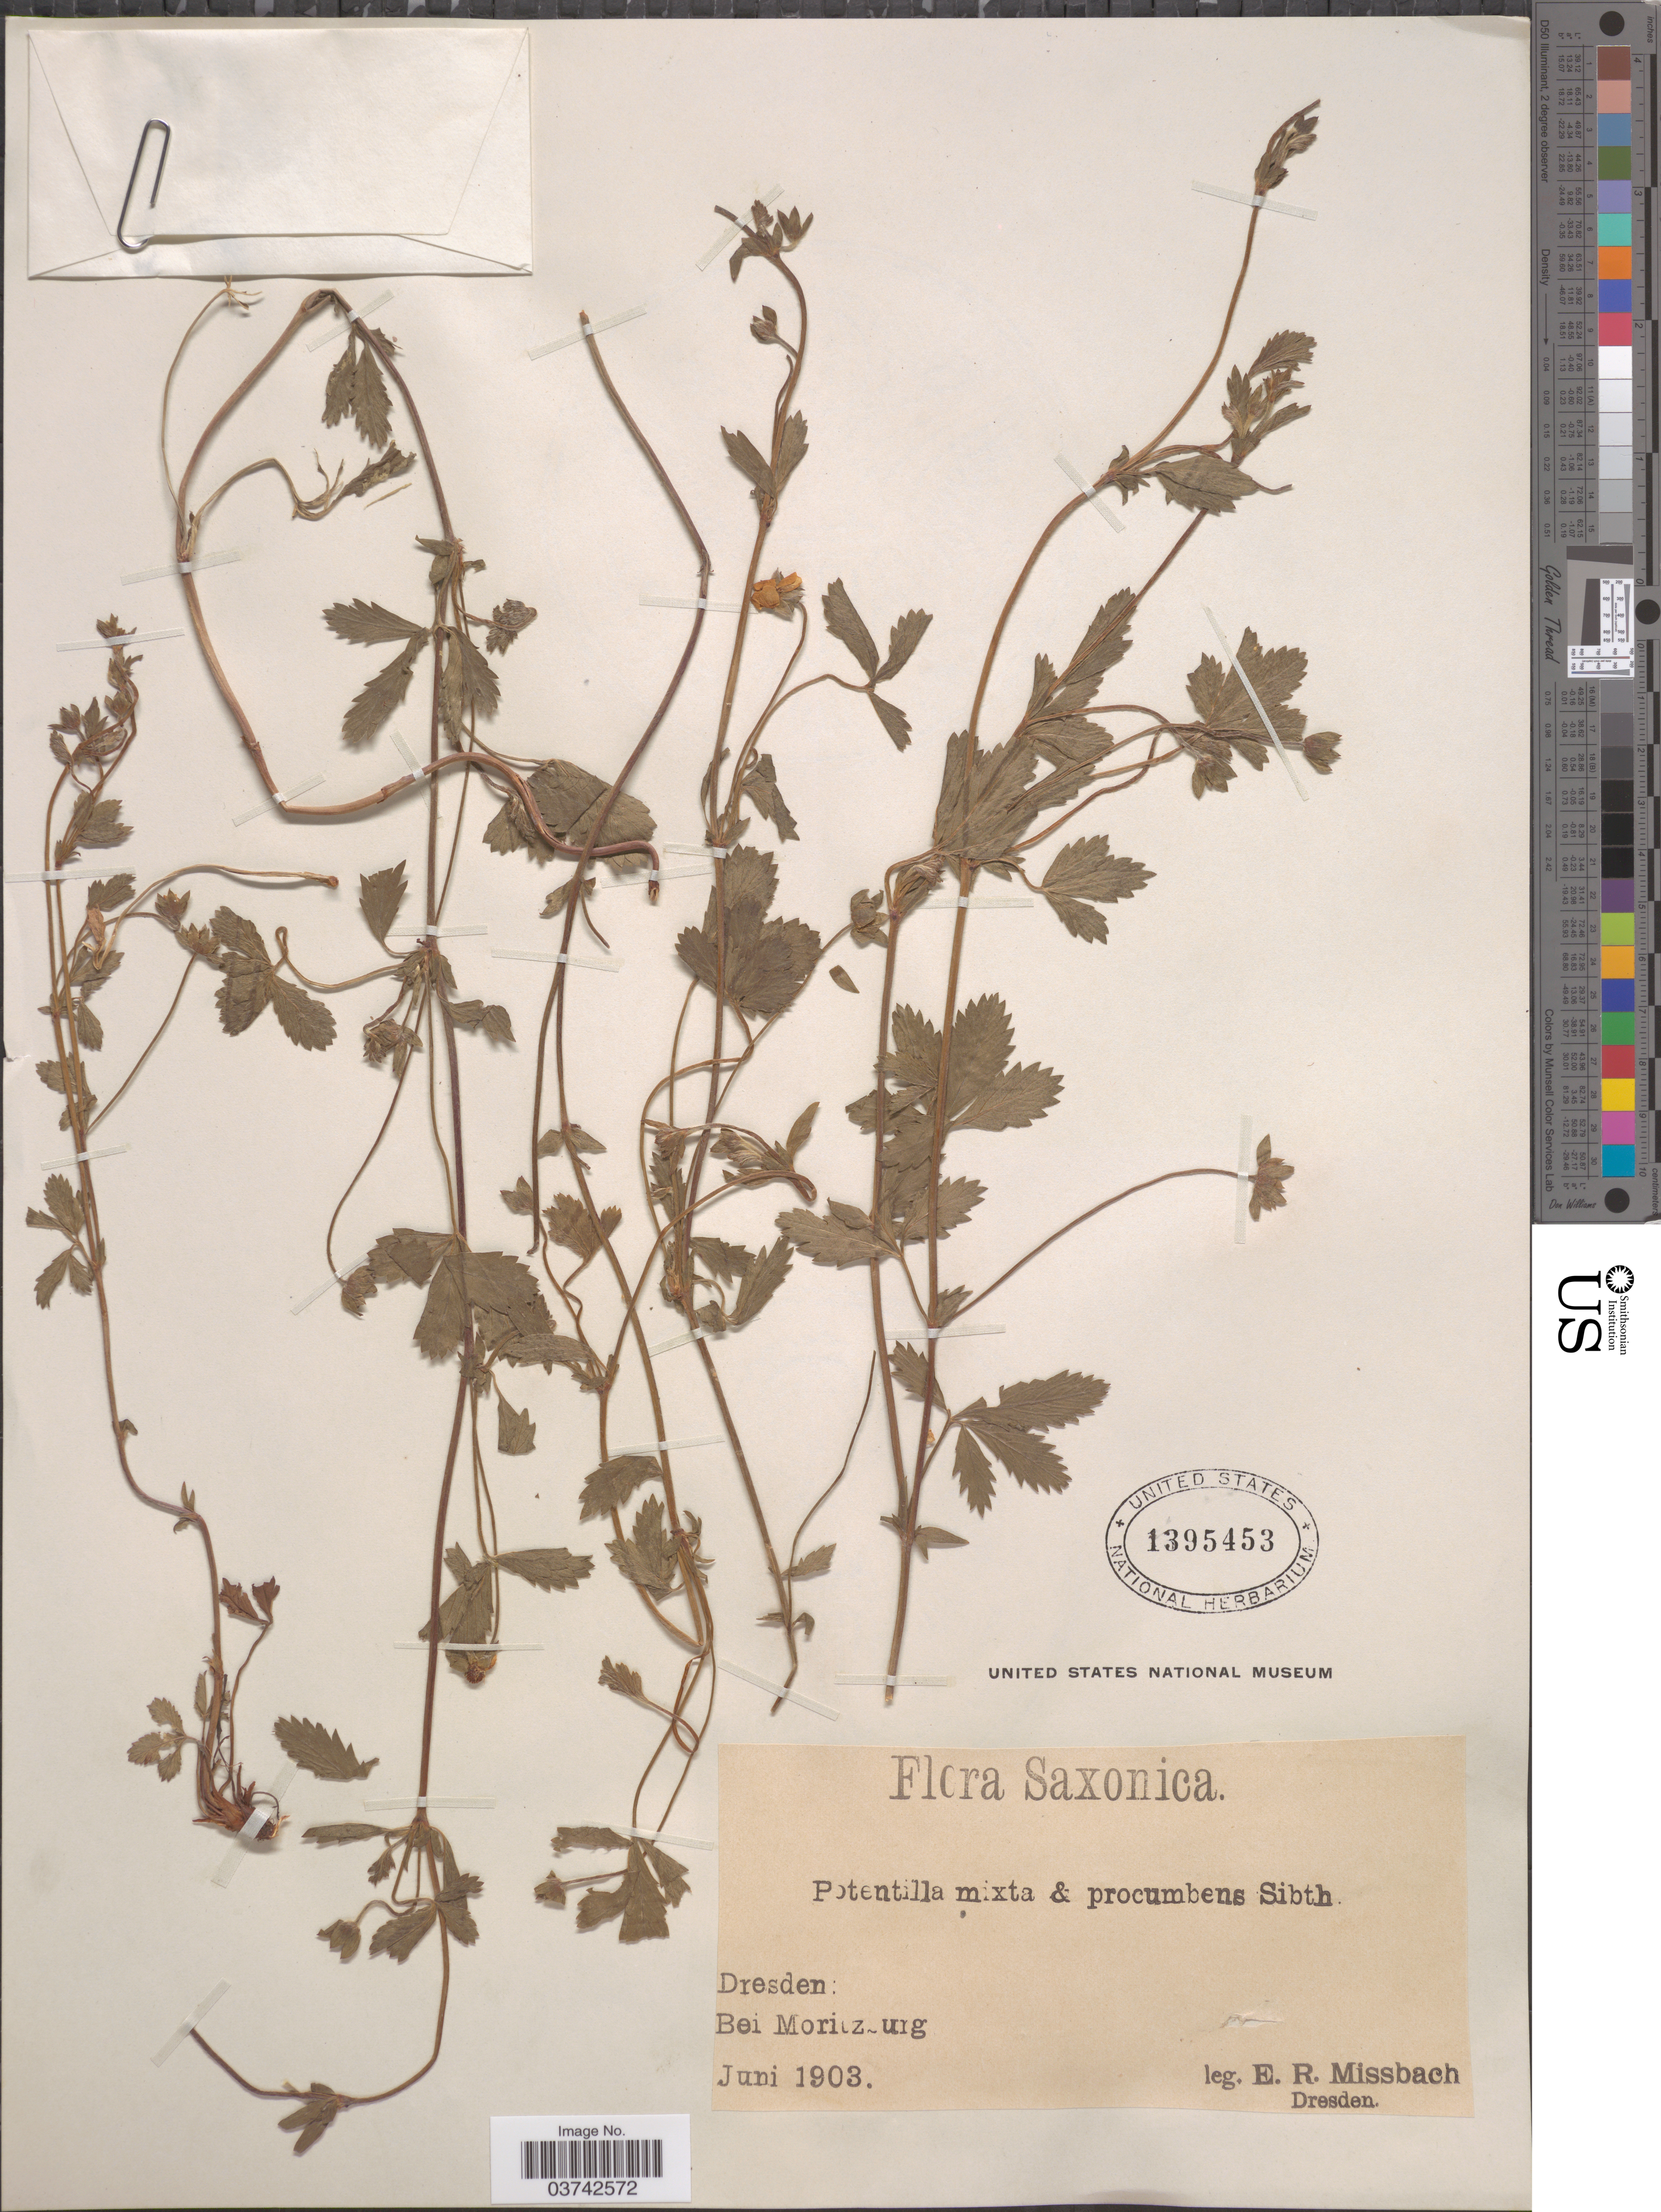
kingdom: Plantae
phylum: Tracheophyta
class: Magnoliopsida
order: Rosales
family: Rosaceae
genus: Potentilla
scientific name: Potentilla mixta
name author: Nolte ex W.D.J. Koch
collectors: E. Missbach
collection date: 1903-06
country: Germany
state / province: Niedersachsen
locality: Saxonica. Dresden: Bei Moritzburg.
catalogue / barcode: US 1395453